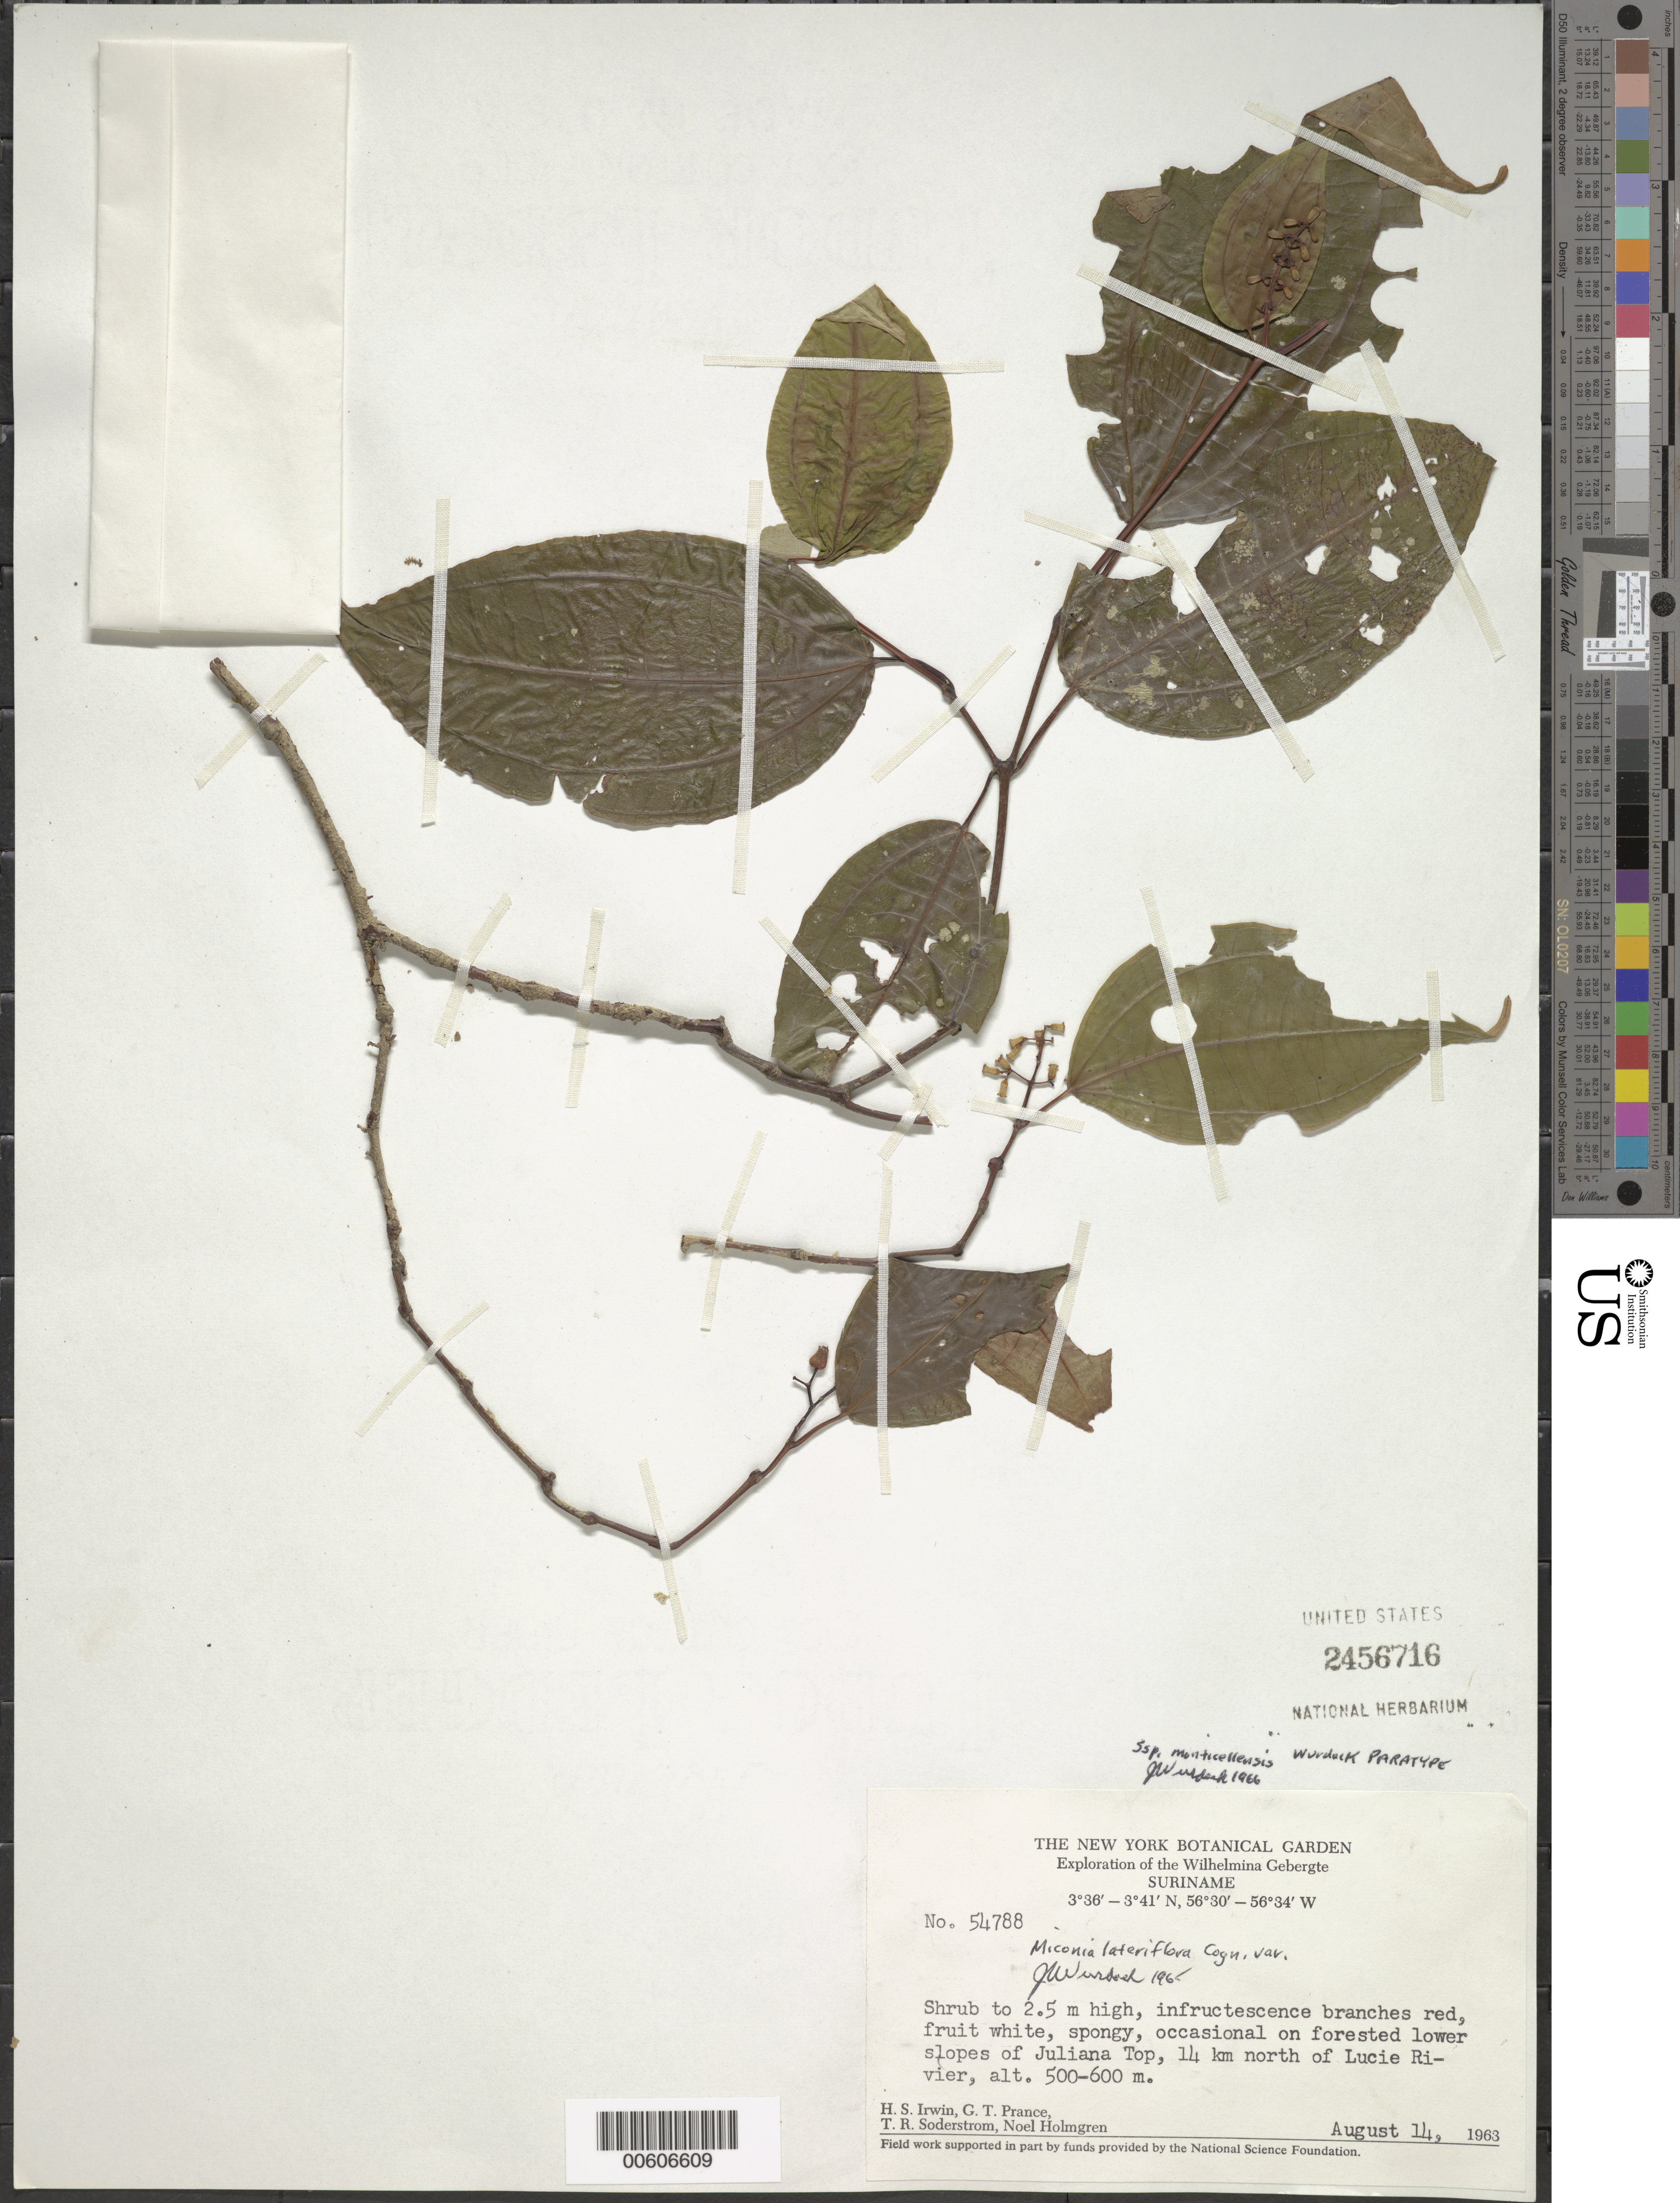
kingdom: Plantae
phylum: Tracheophyta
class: Magnoliopsida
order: Myrtales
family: Melastomataceae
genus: Miconia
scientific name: Miconia lateriflora subsp. monticellensis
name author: Wurdack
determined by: Wurdack, John J., (US), US (UNITED STATES)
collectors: H. Irwin, G. T. Prance, T. R. Soderstrom & N. H. Holmgren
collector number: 54788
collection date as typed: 14-Aug-63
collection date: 1963-08-14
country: Suriname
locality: Juliana Top, 14 km N of Lucie R., Wilhelmina Gebergte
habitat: Forested lower slopes of Juliana Top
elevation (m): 500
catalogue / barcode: US 2456716